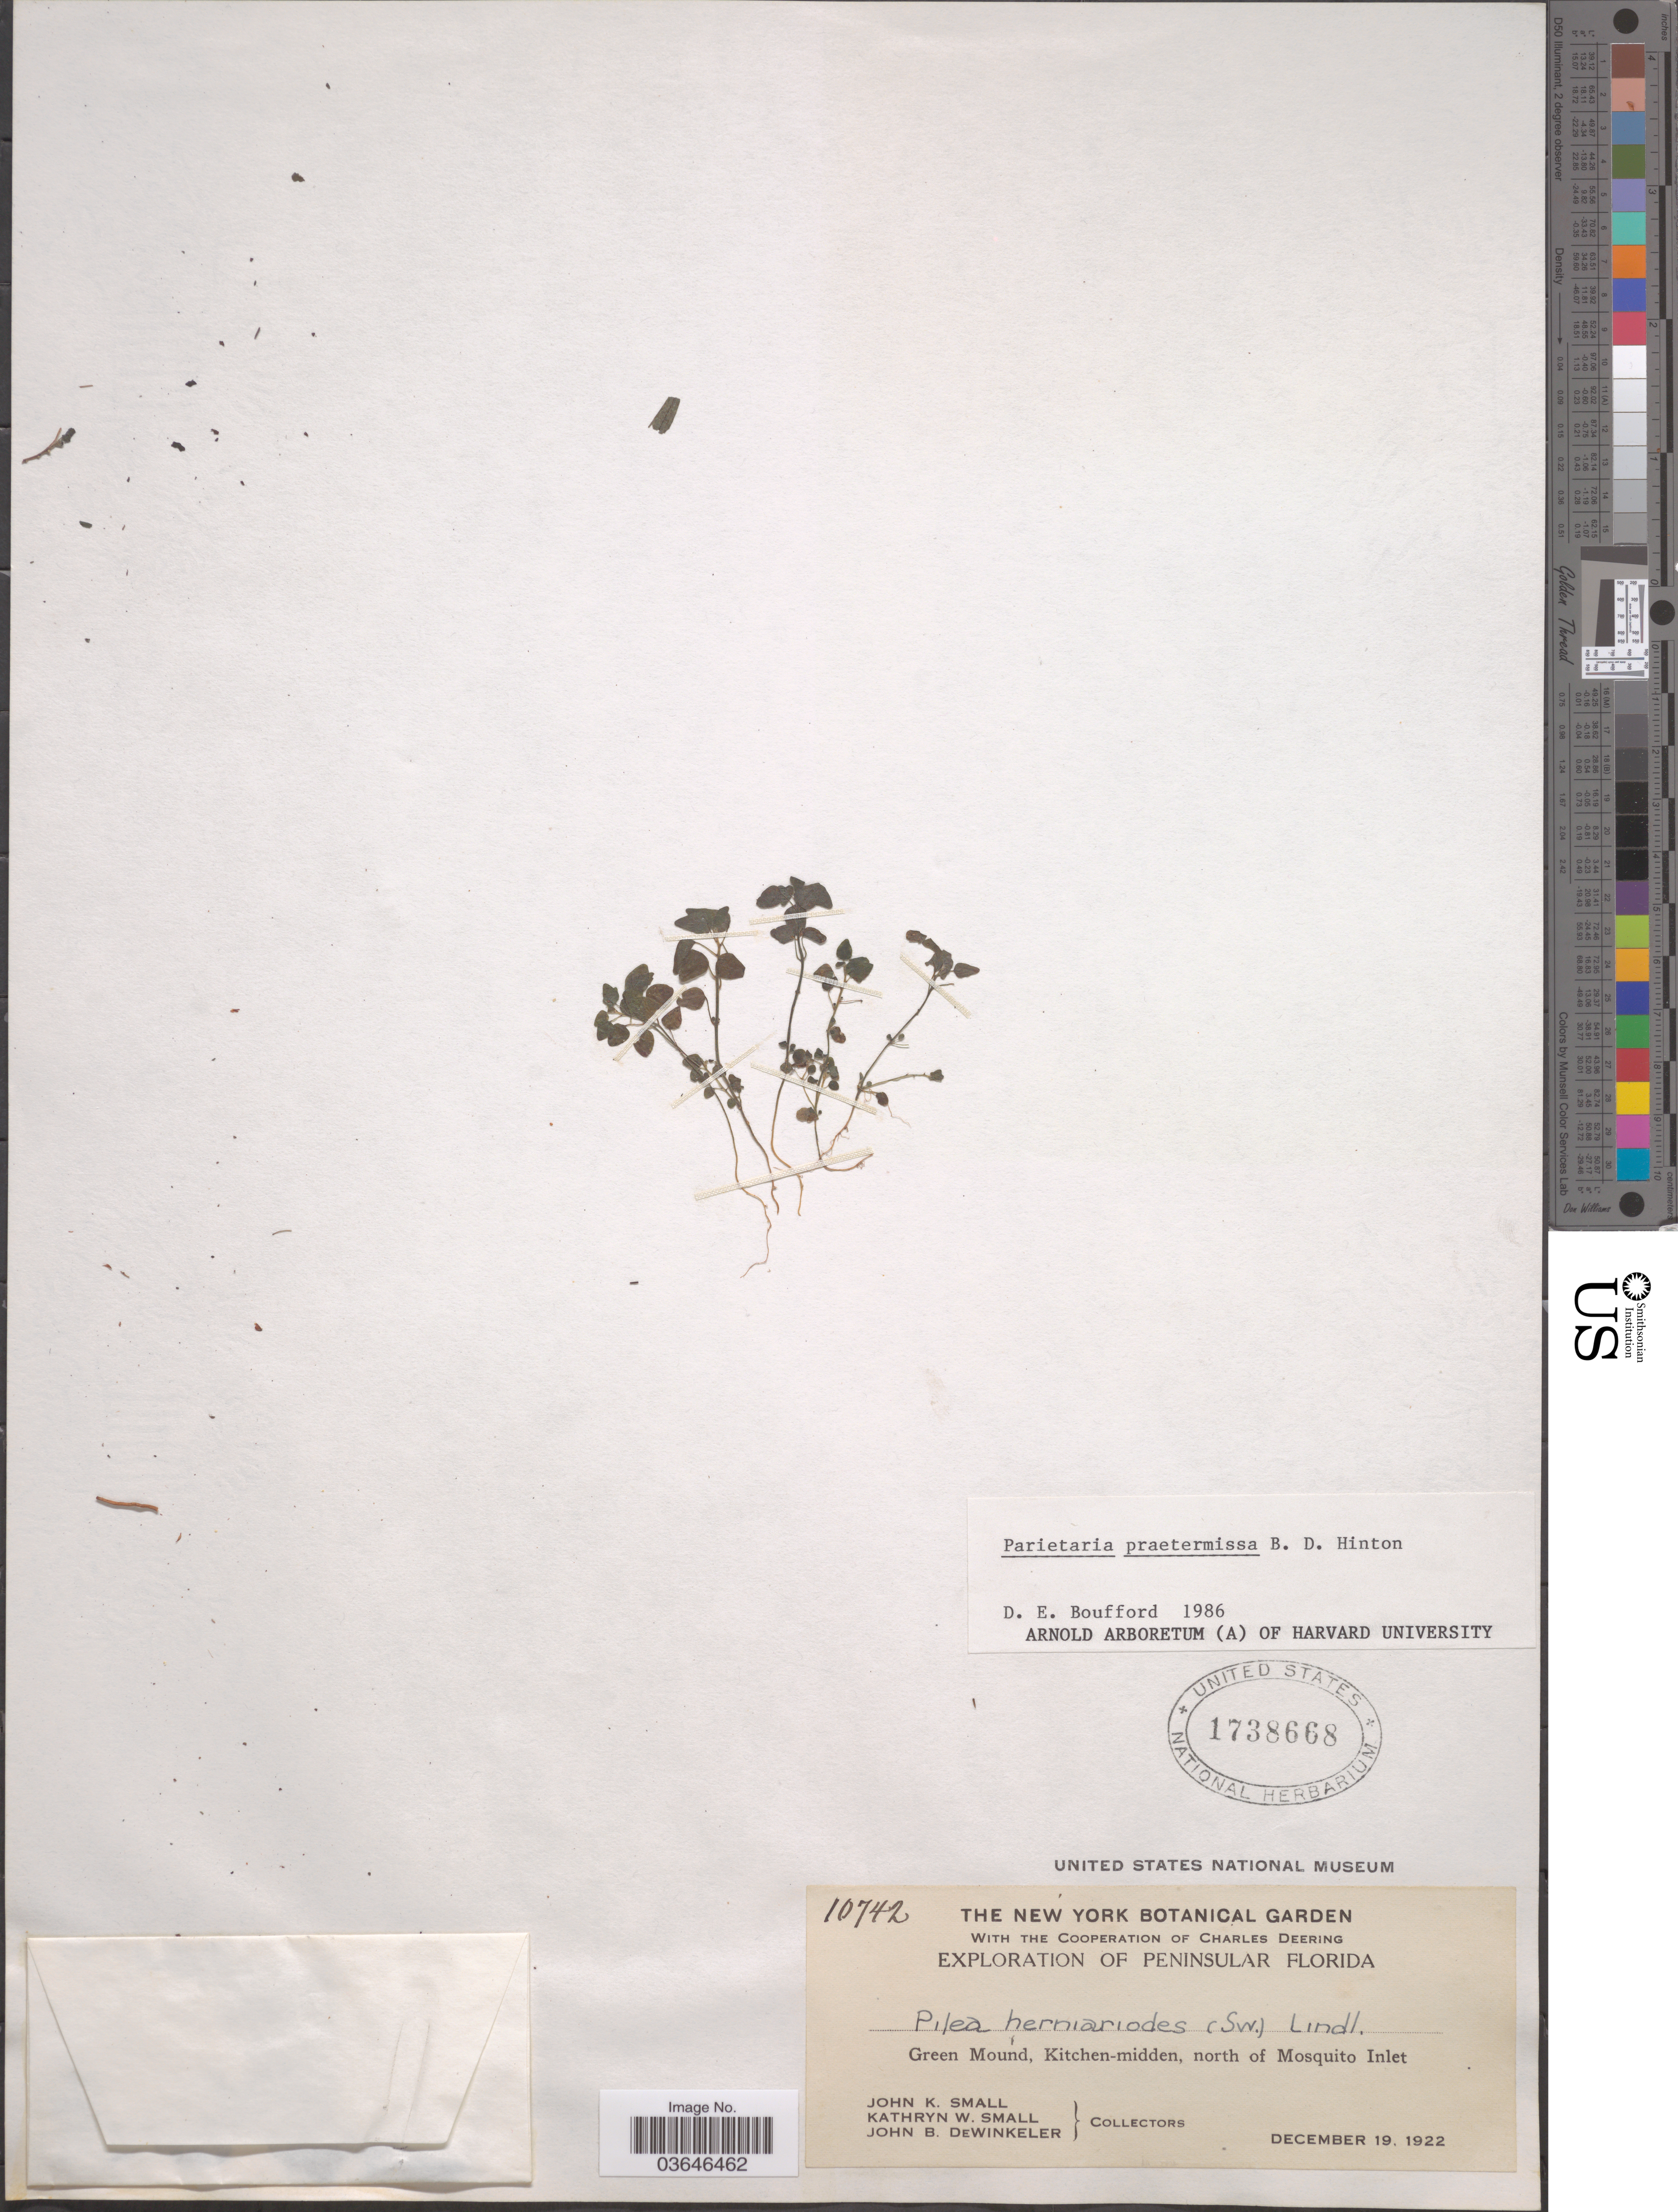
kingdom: Plantae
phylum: Tracheophyta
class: Magnoliopsida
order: Rosales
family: Urticaceae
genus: Parietaria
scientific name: Parietaria praetermissa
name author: Hinton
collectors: J. K. Small, K. Small & J. B. Dewinkeler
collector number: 10742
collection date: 1922-12-19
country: United States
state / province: Florida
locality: Peninsular Florida. Green Mound, Kitchen-midden, north of Mosquito Inlet.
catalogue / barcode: US 1738668